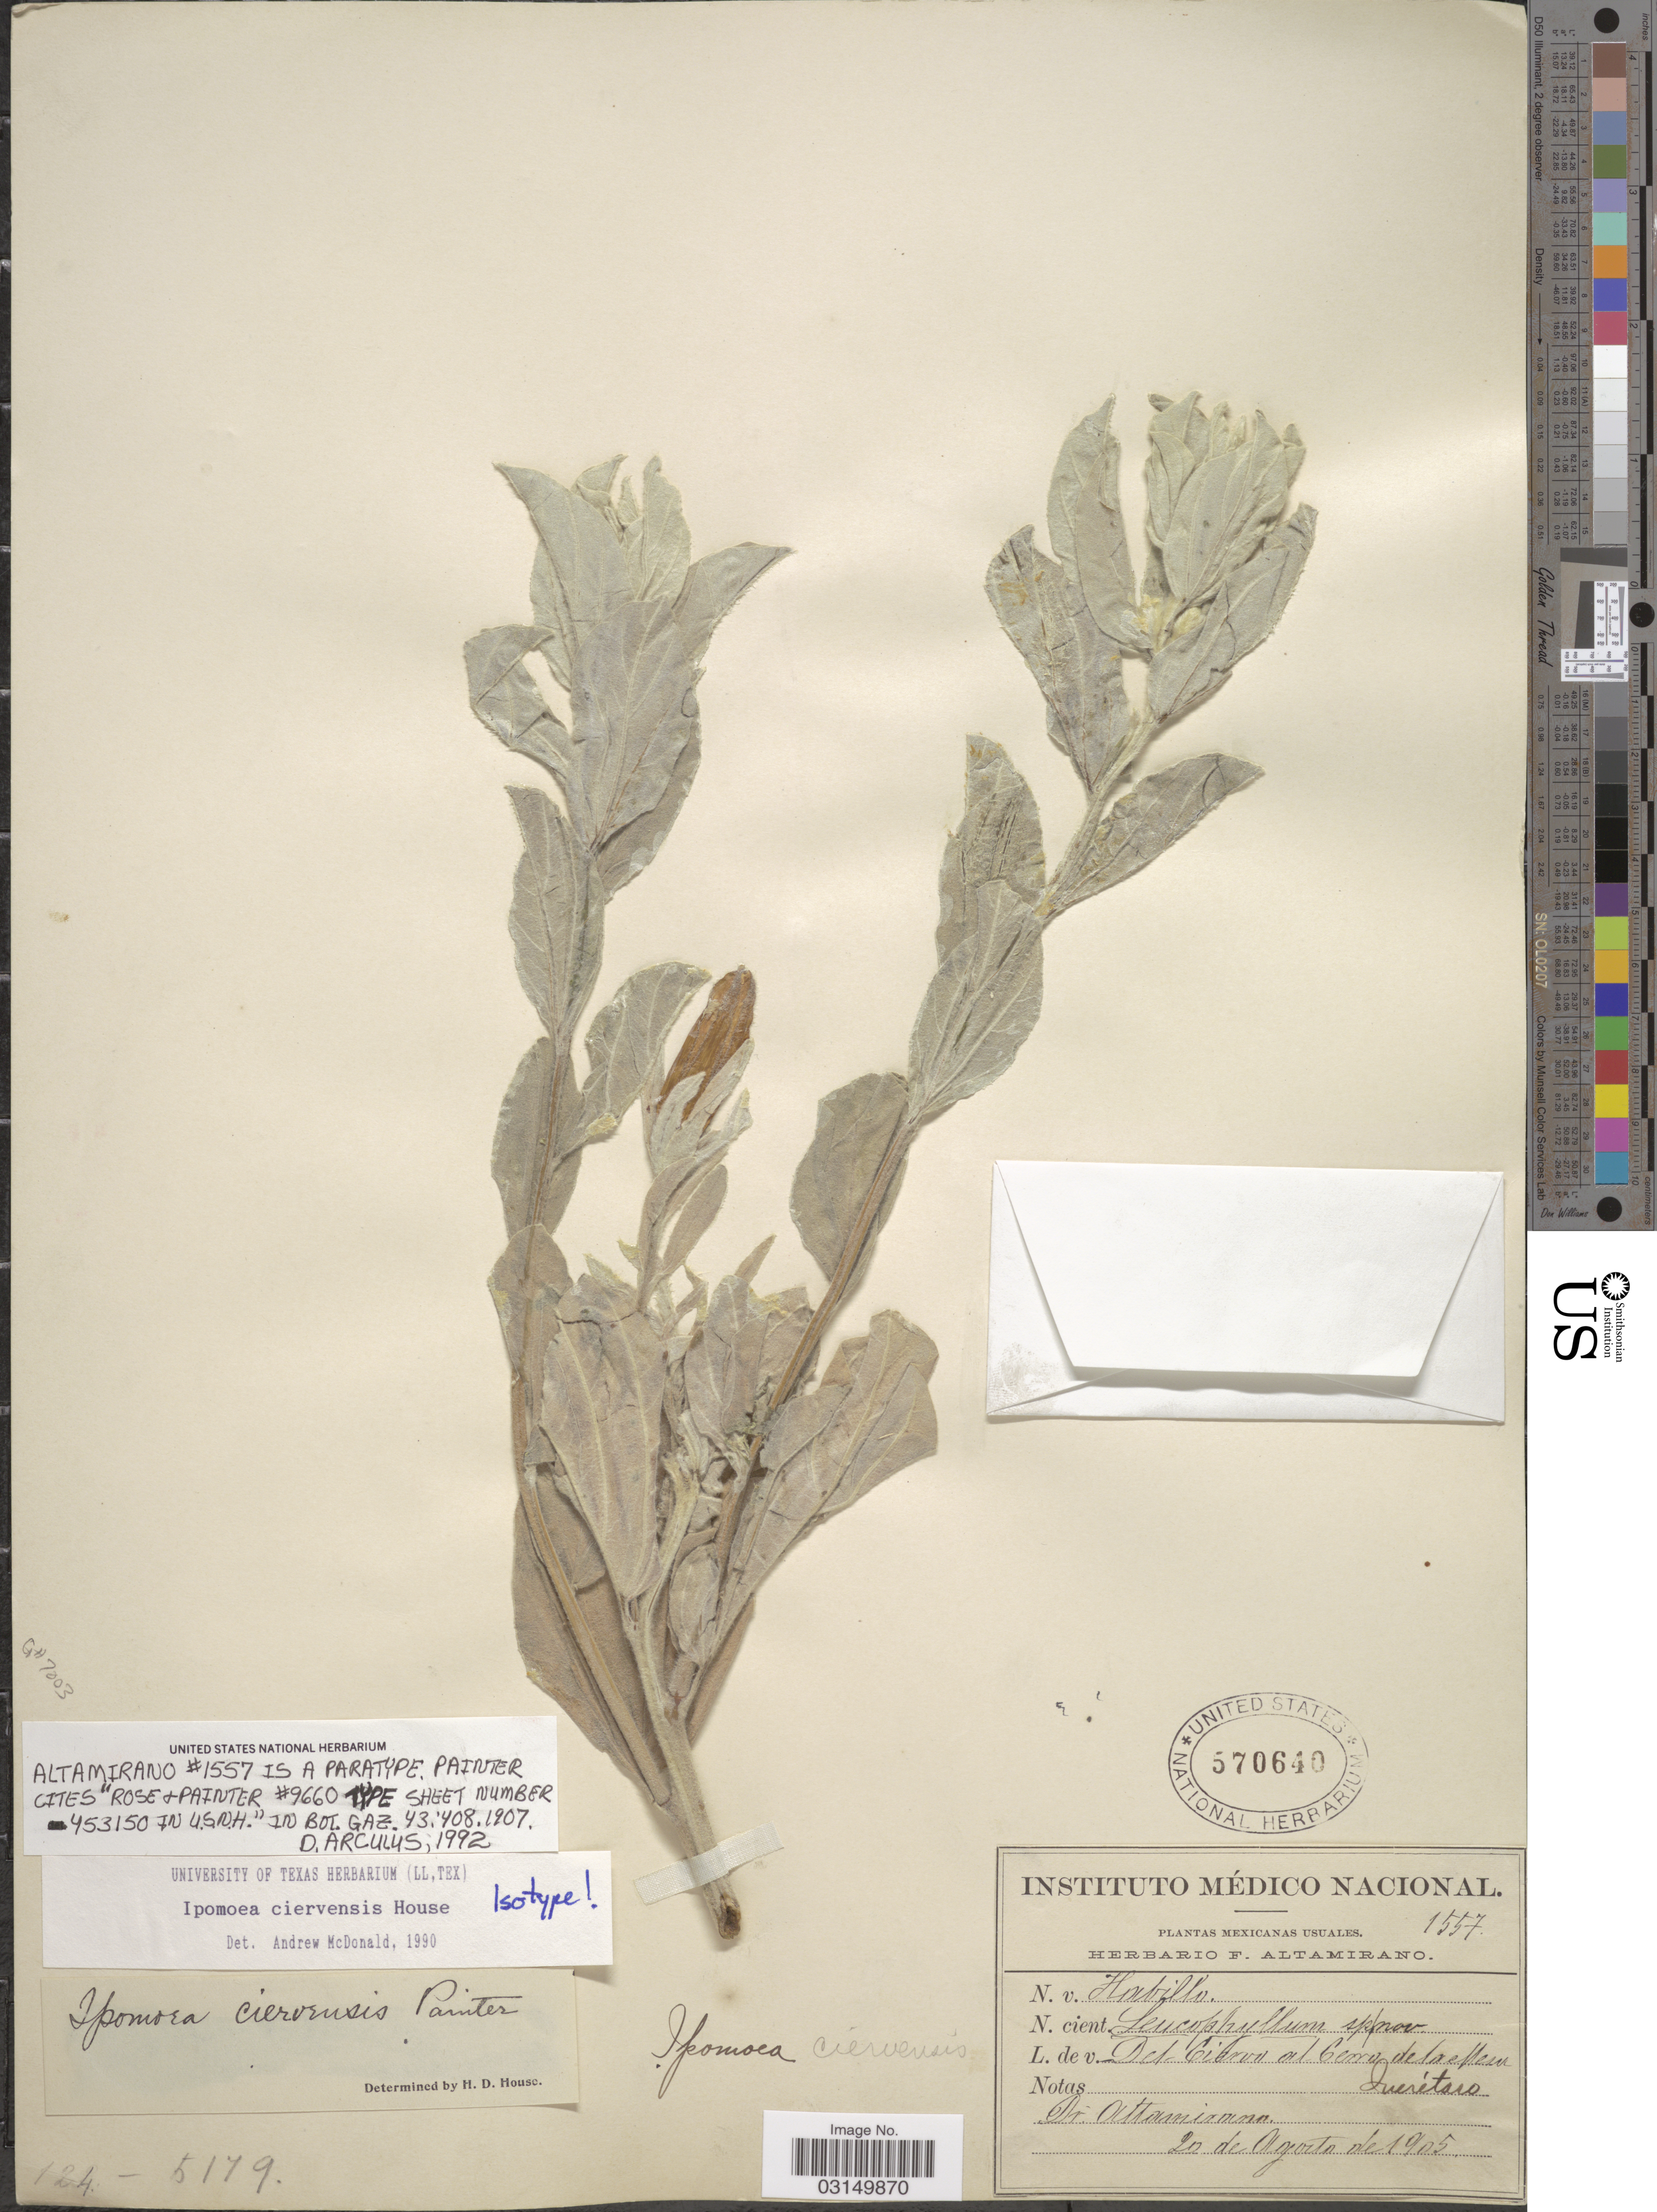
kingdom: Plantae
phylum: Tracheophyta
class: Magnoliopsida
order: Solanales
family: Convolvulaceae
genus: Ipomoea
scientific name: Ipomoea ciervensis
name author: J.H. Painter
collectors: F. Altamirano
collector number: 1557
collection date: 1905-08-20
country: Mexico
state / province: Querétaro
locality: Del Ciervo al Cerro de la Mesa, Querétaro.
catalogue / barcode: US 570640